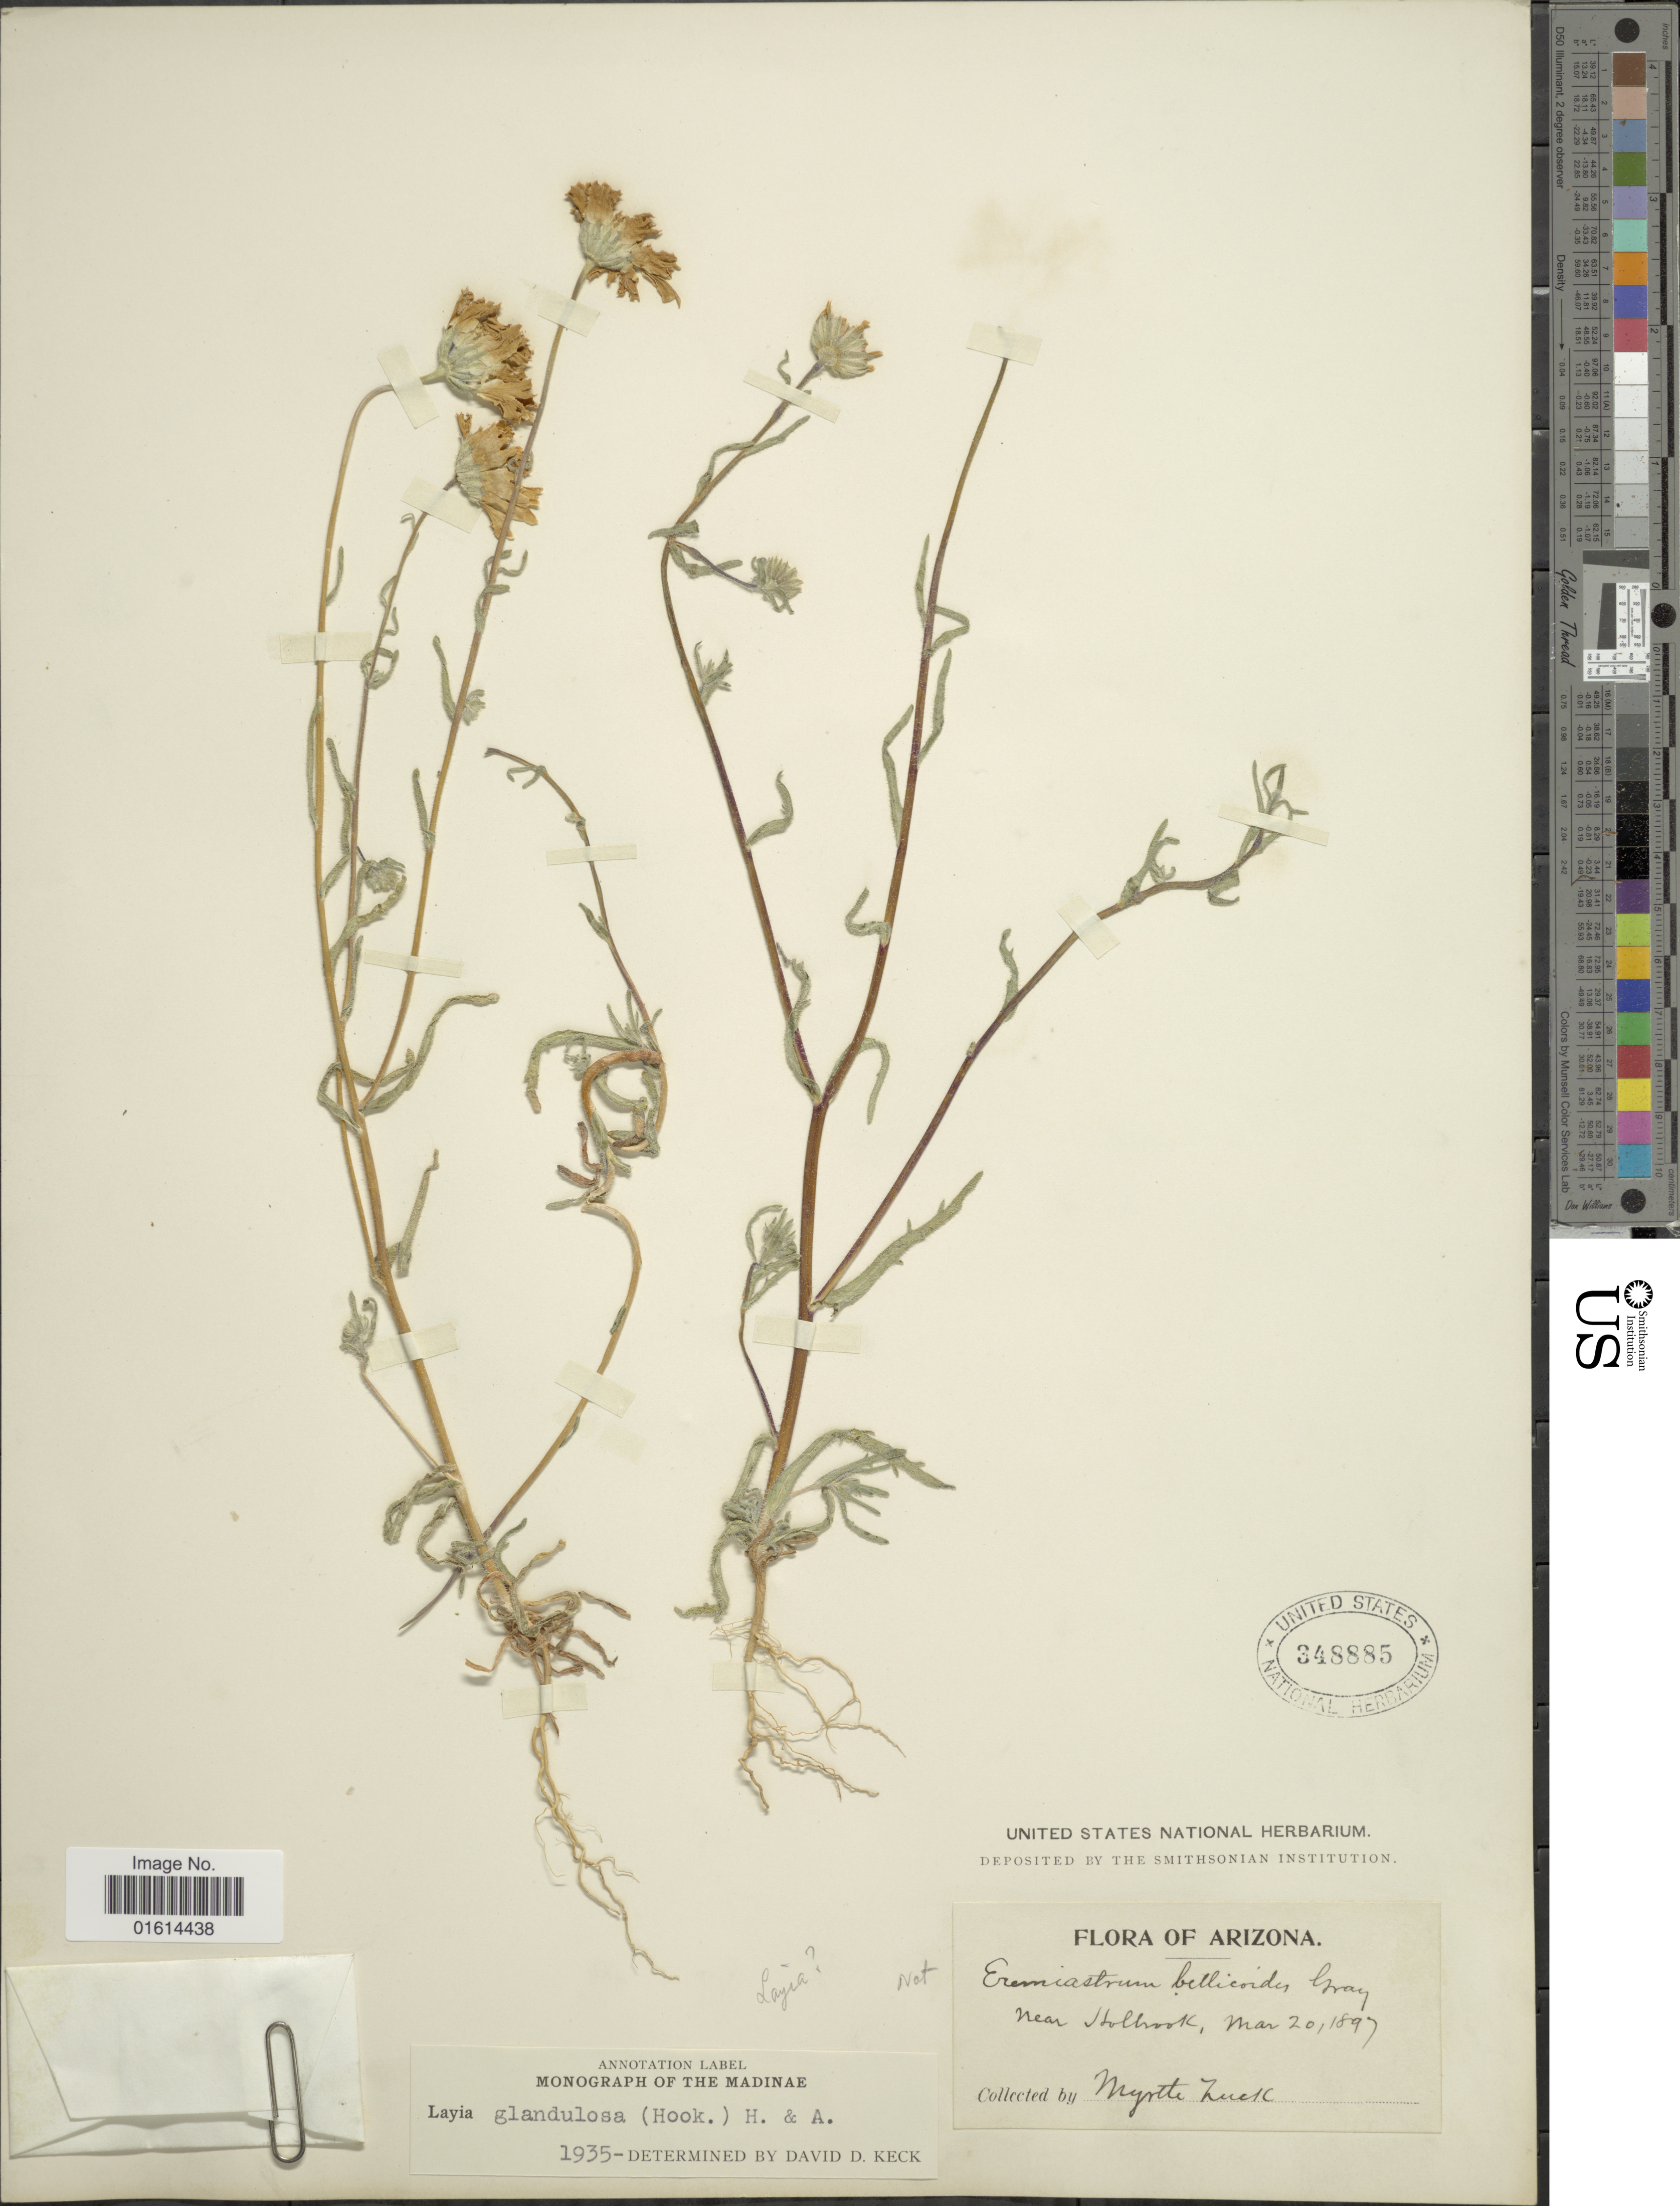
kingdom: Plantae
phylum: Tracheophyta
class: Magnoliopsida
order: Asterales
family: Asteraceae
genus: Layia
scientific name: Layia glandulosa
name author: Hook. & Arn.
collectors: M. Zuck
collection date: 1897-03-20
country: United States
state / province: Arizona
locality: Near Holbrook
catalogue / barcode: US 348885